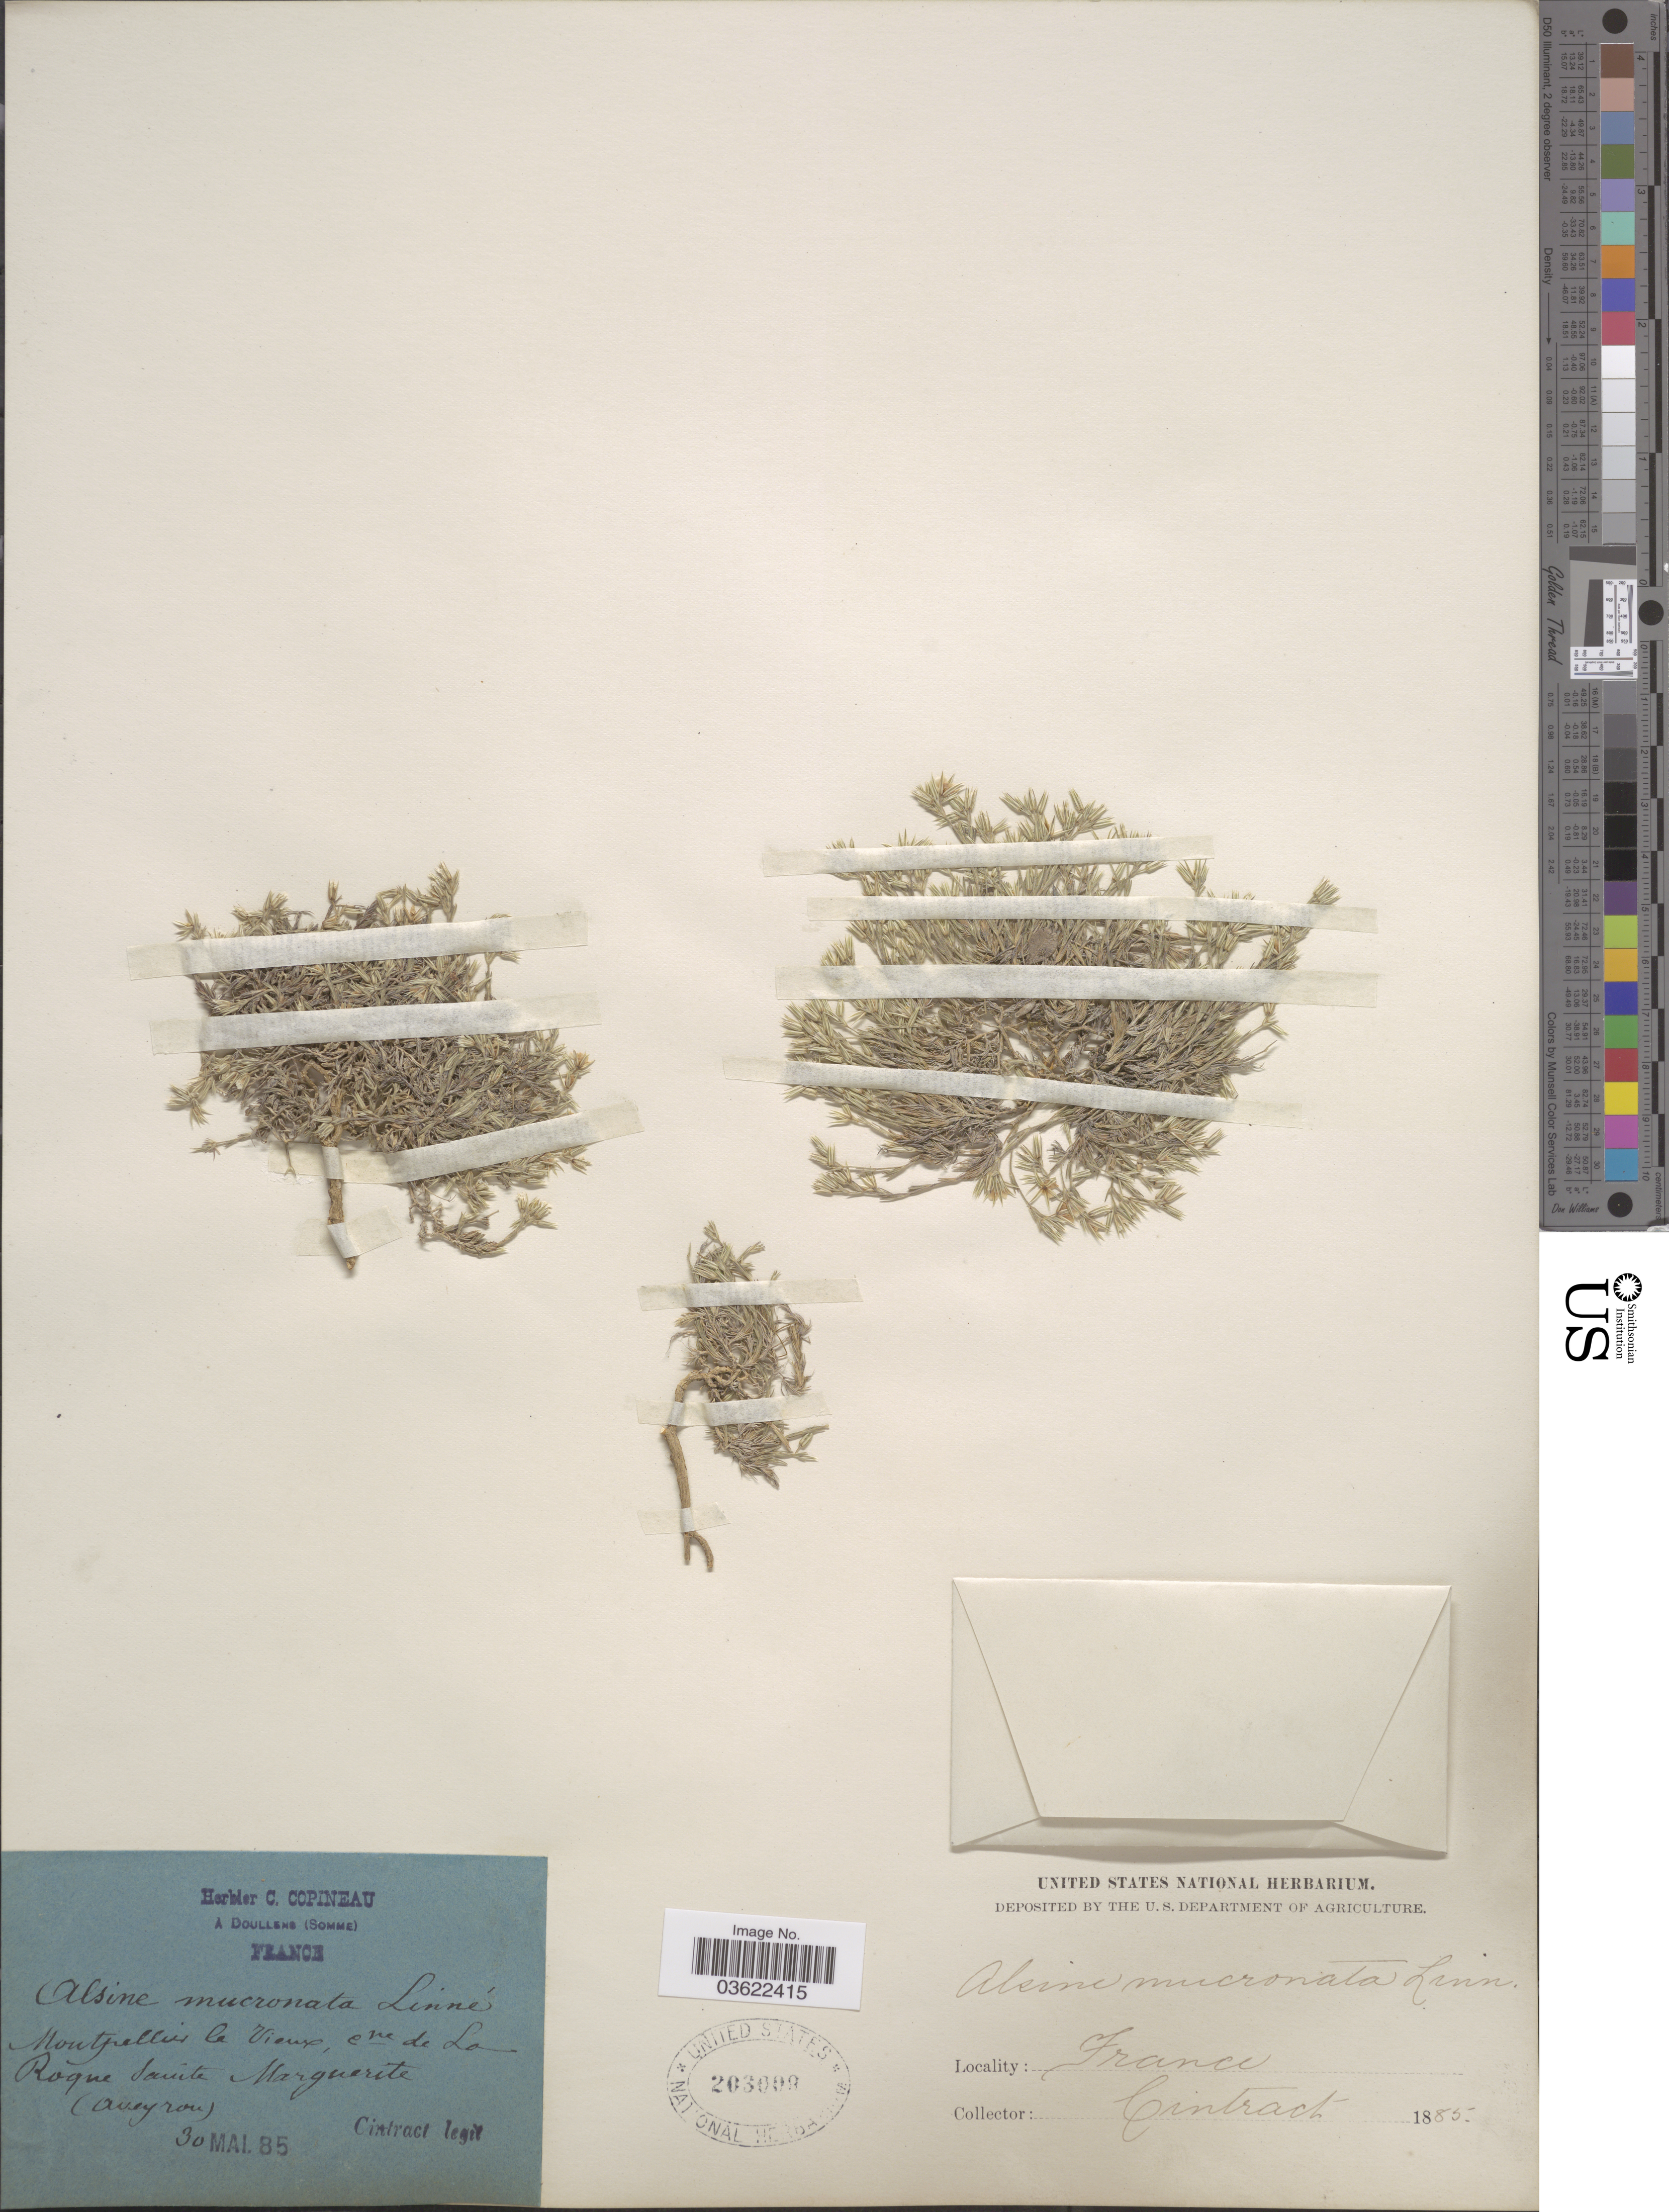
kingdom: Plantae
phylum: Tracheophyta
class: Magnoliopsida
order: Caryophyllales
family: Caryophyllaceae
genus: Arenaria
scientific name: Arenaria mucronata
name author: L.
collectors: Cintract, --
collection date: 1885-05-30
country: France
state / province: Occitanie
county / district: Aveyron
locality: Montpellier le Vieux, ene de La Roque Sainte Marguerite (Aveyron).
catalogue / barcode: US 203009